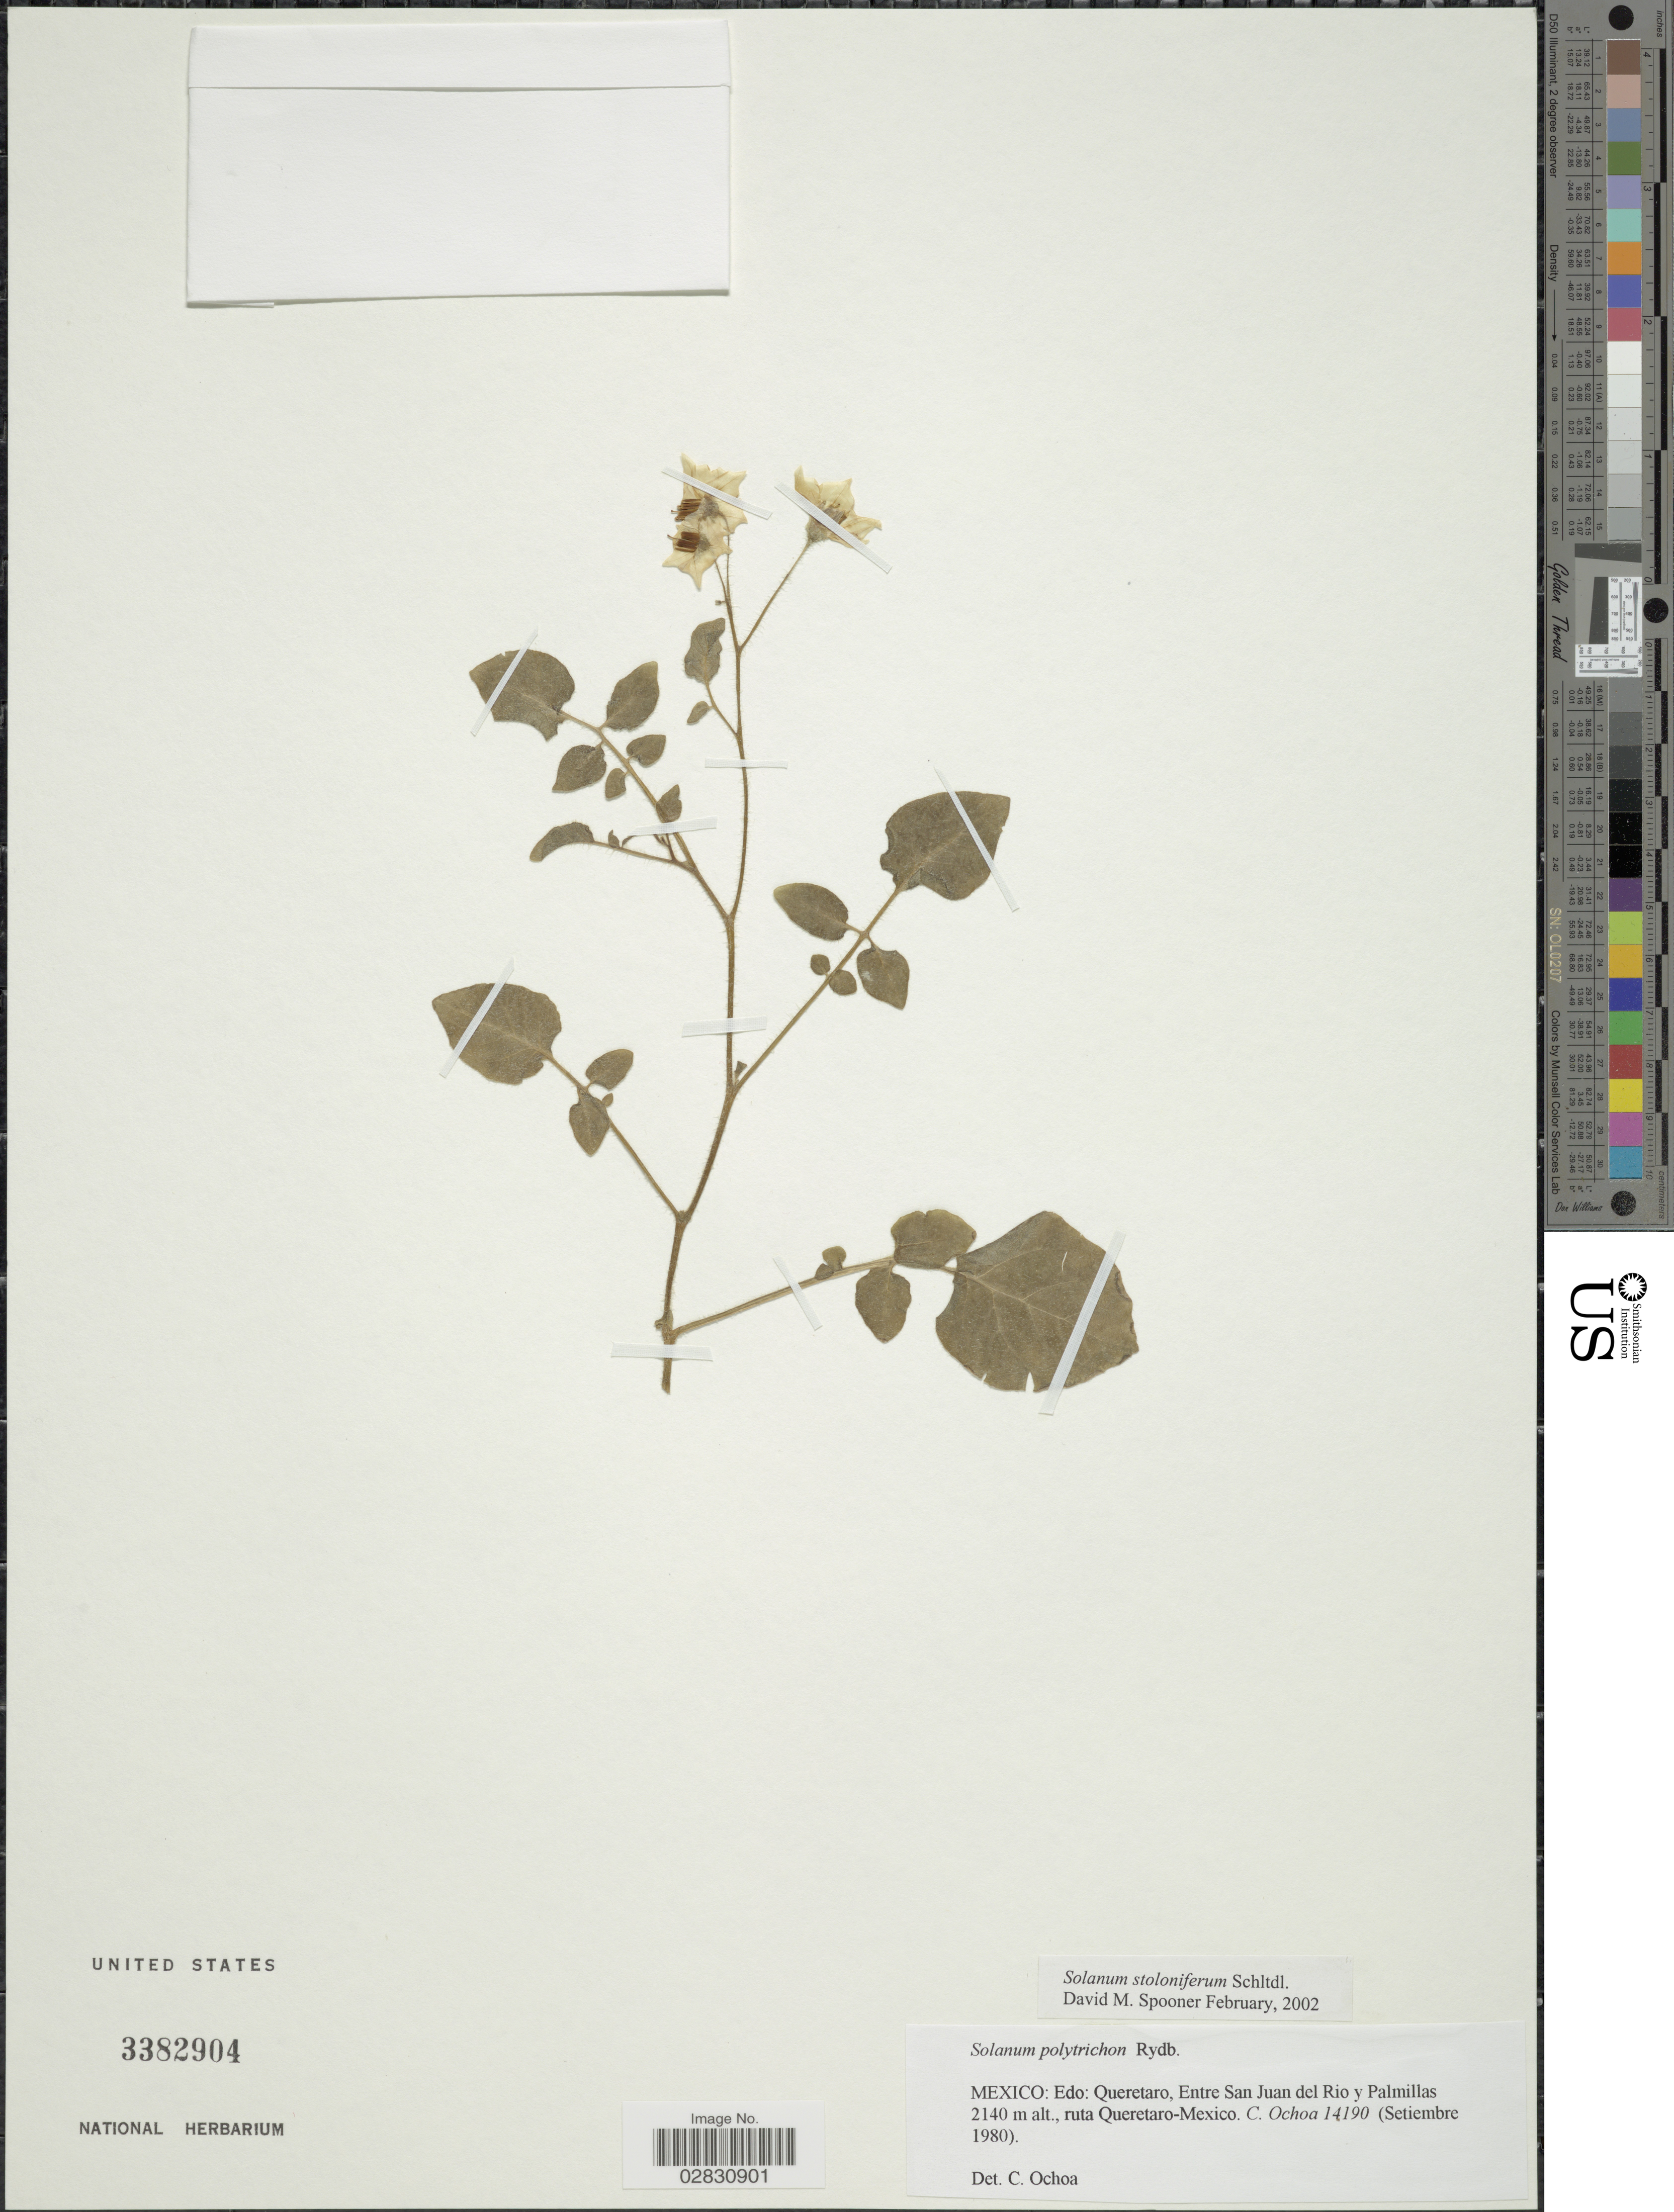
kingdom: Plantae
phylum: Tracheophyta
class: Magnoliopsida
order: Solanales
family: Solanaceae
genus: Solanum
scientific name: Solanum stoloniferum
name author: Schltdl.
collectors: C. Ochoa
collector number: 14190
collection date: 1980-09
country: Mexico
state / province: Querétaro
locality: Entre San Juan del Rio y Palmillas, ruta Queretaro-Mexico.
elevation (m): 2140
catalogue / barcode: US 3382904